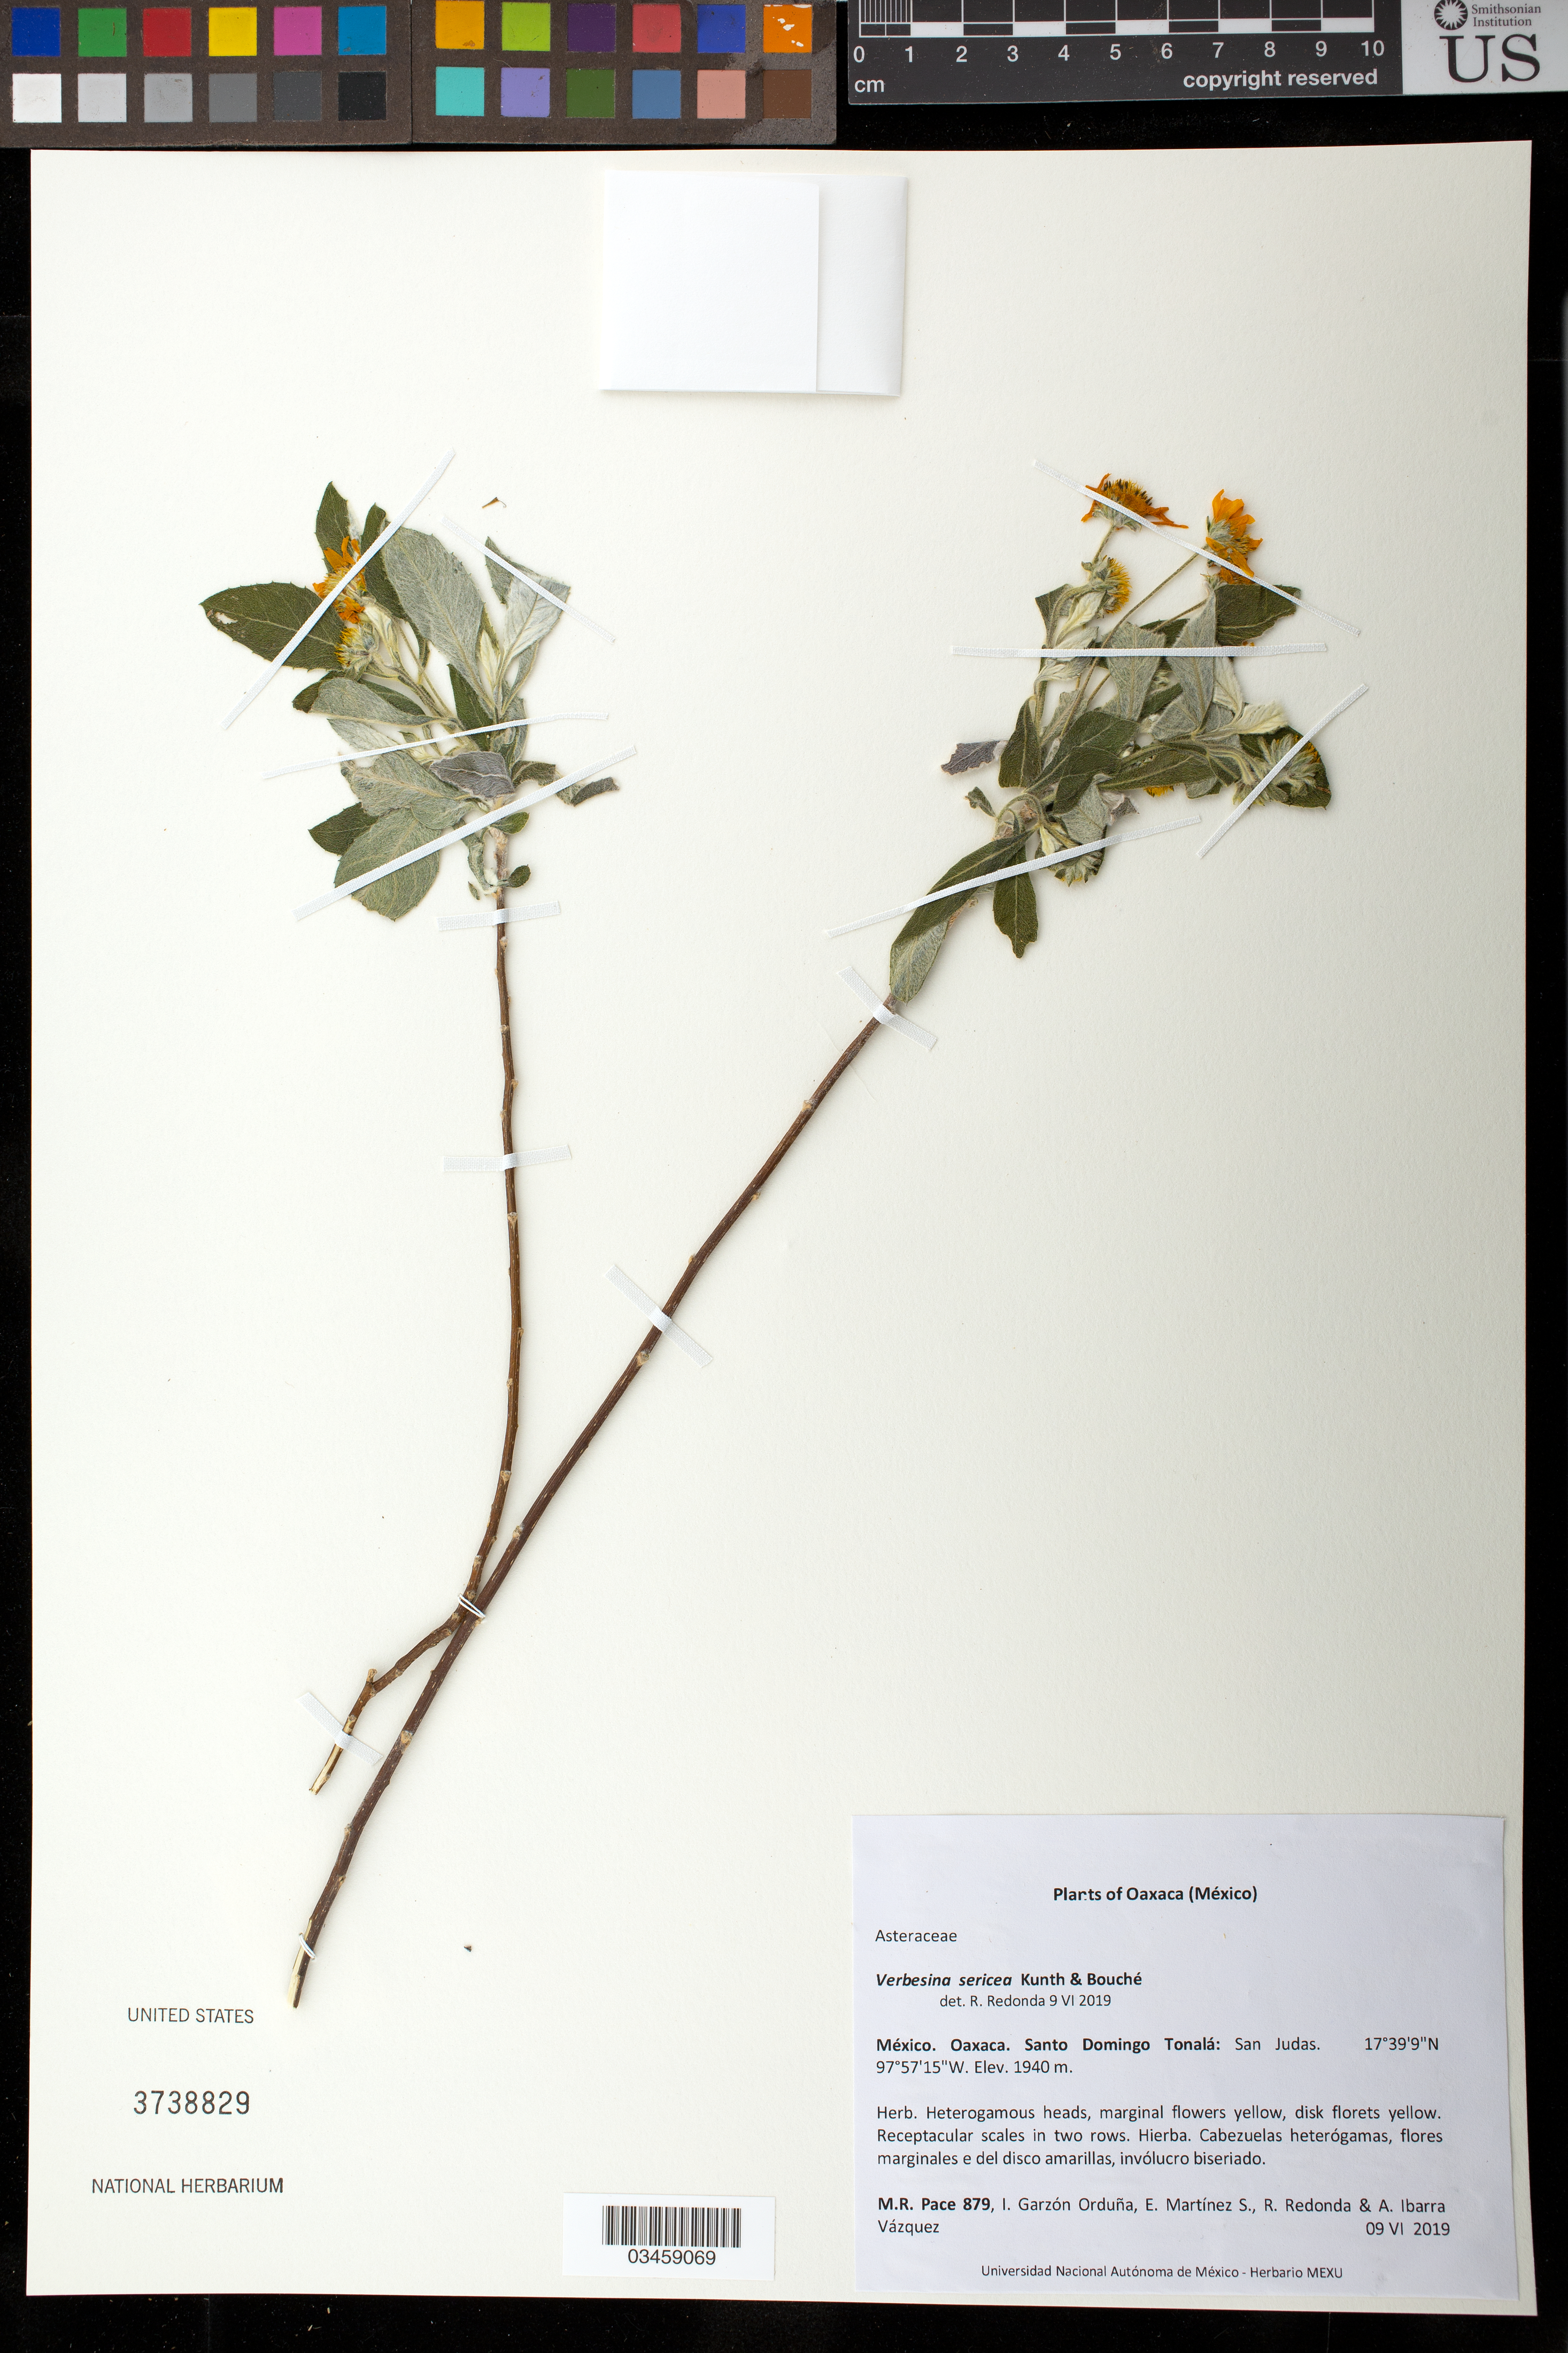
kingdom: Plantae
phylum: Tracheophyta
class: Magnoliopsida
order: Asterales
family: Asteraceae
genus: Verbesina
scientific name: Verbesina sericea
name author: Kunth & C.D. Bouché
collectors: M. R. Pace, I. Garzón Orduna, E. Martínez S., R. Redonda-Martínez & A. Ibarra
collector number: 879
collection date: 2019-06-09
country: Mexico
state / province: Oaxaca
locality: Santo Domingo Tonala, San Judas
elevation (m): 1940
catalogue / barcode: US 3738829